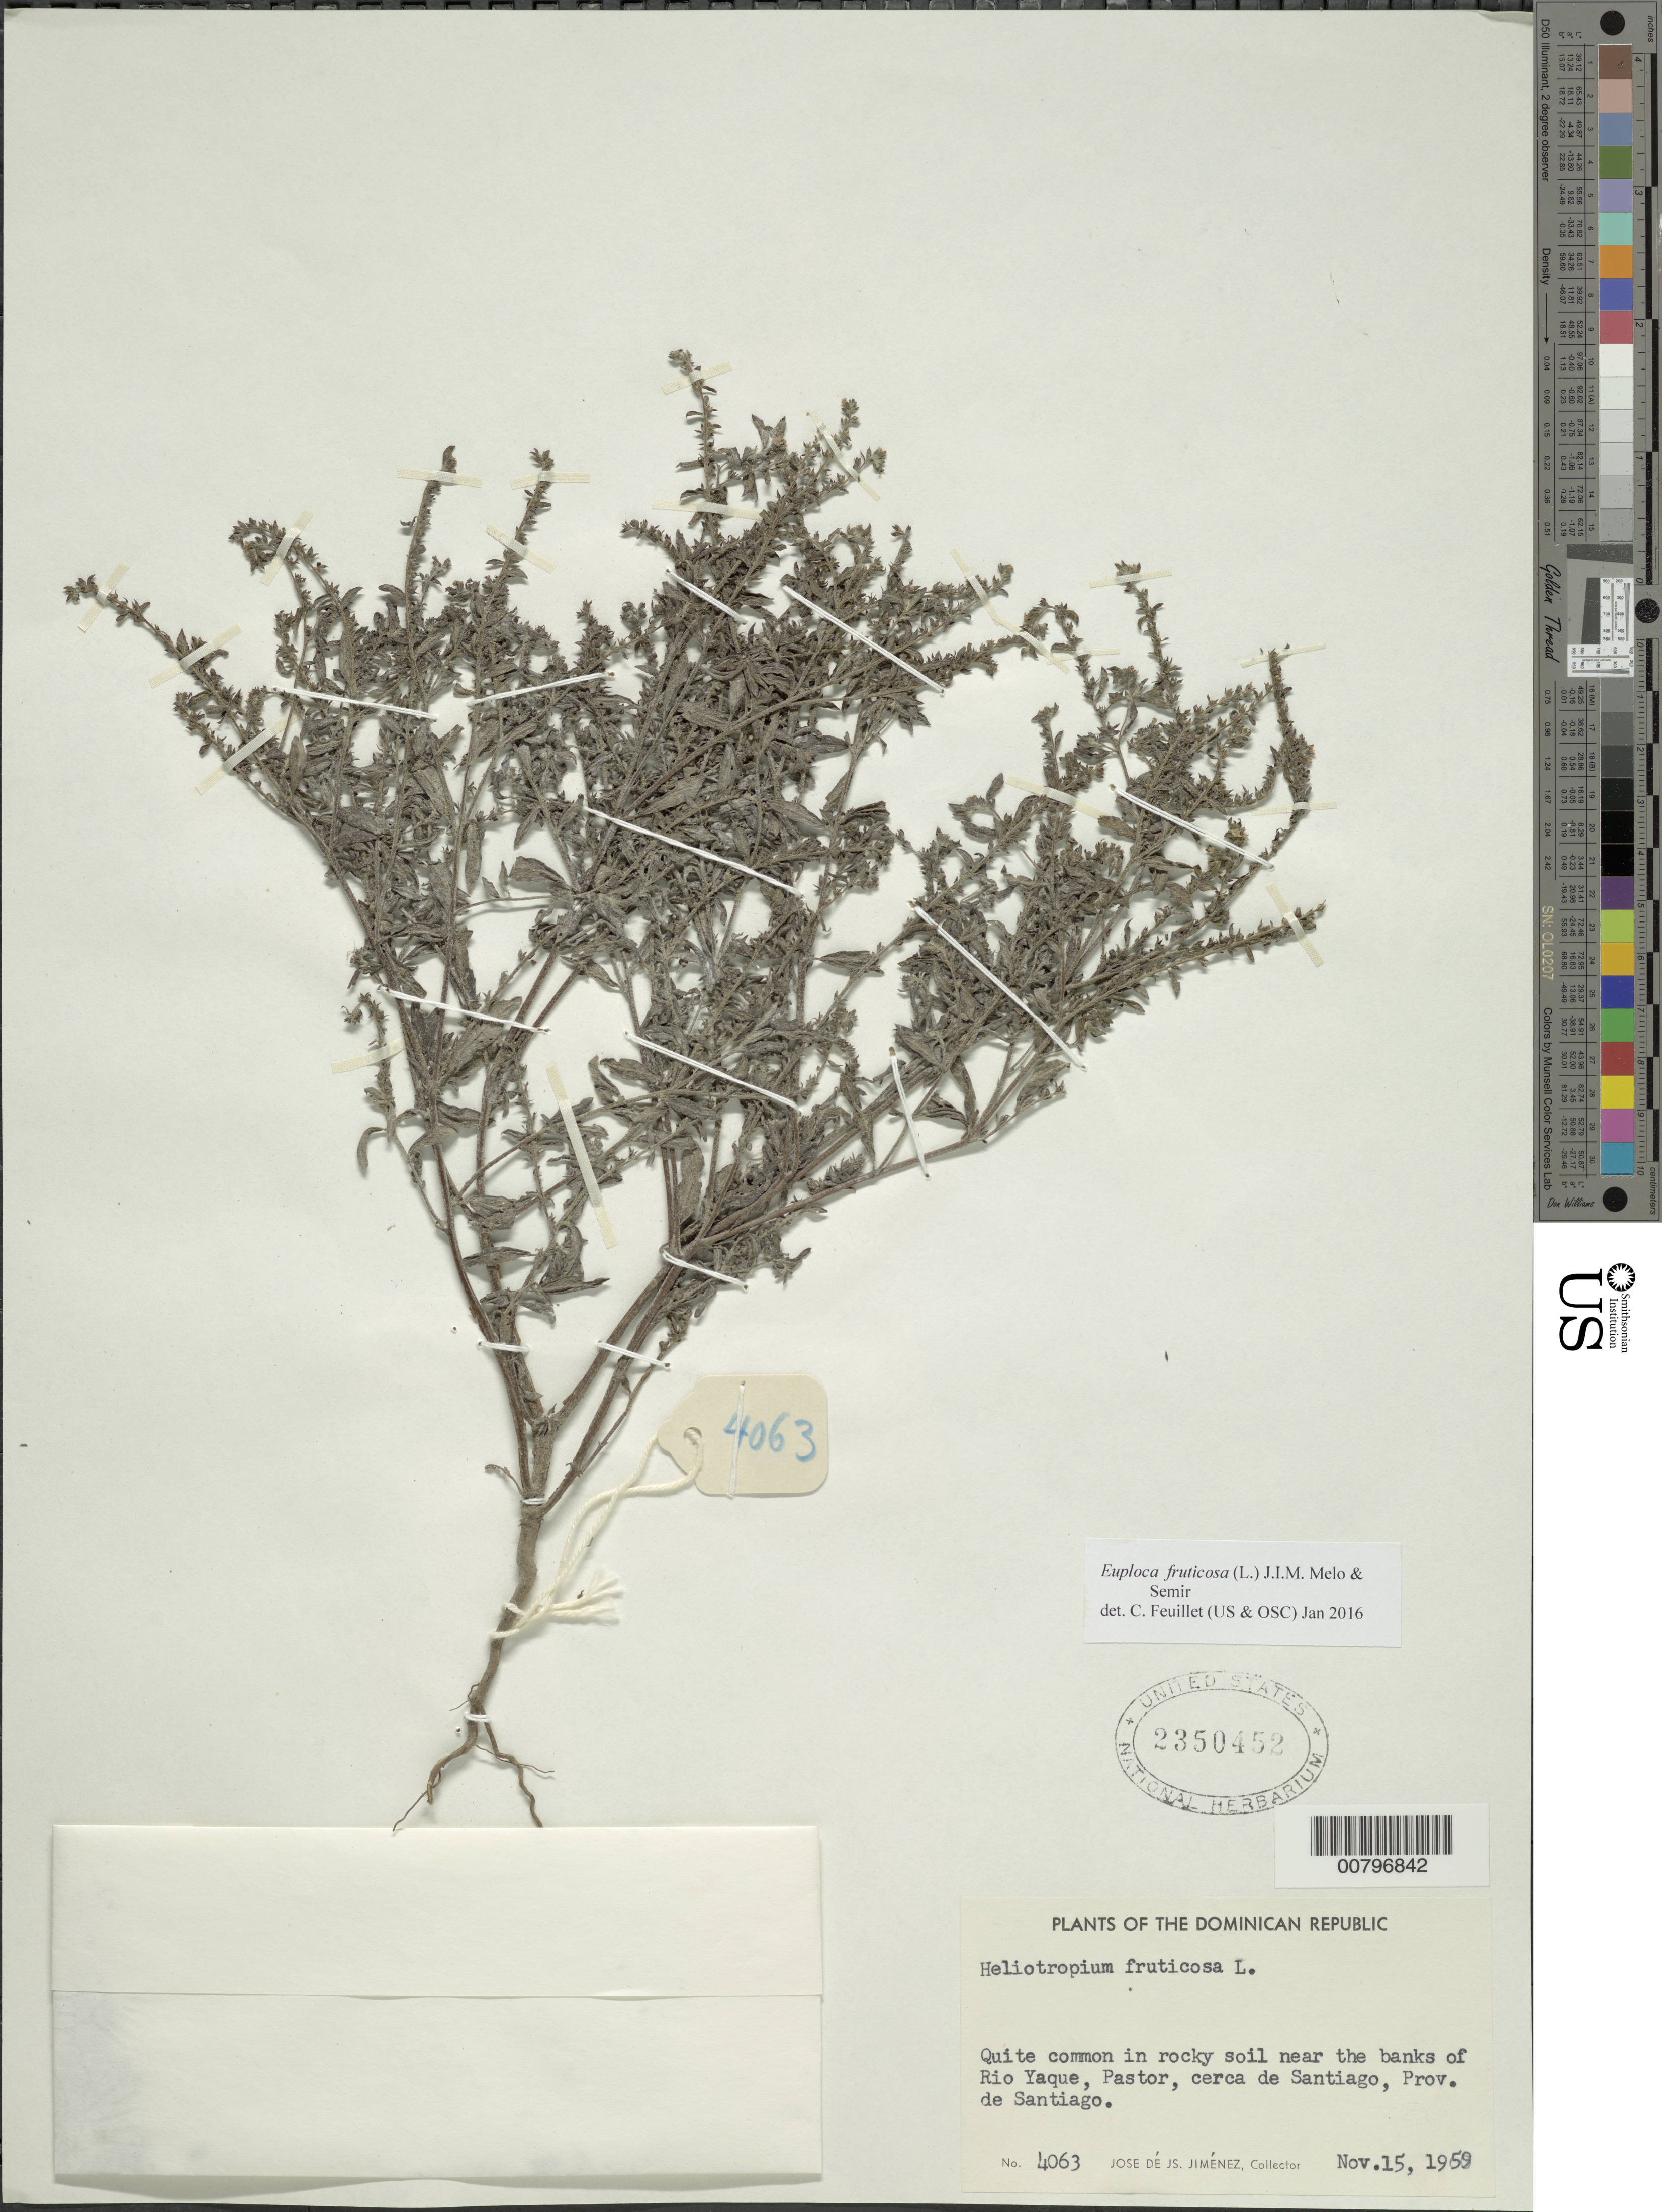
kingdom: Plantae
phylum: Tracheophyta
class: Magnoliopsida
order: Boraginales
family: Heliotropiaceae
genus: Euploca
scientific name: Euploca fruticosa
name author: (L.) J.I.M. Melo & Semir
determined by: Feuillet, C.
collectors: J. J. Jiménez Almonte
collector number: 4063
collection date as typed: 15 Nov 1959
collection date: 1959-11-15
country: Dominican Republic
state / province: Santiago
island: Hispaniola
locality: Near banks of Rio Yanque, Pastor, near Santiago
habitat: Rocky soil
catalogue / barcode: US 2350452